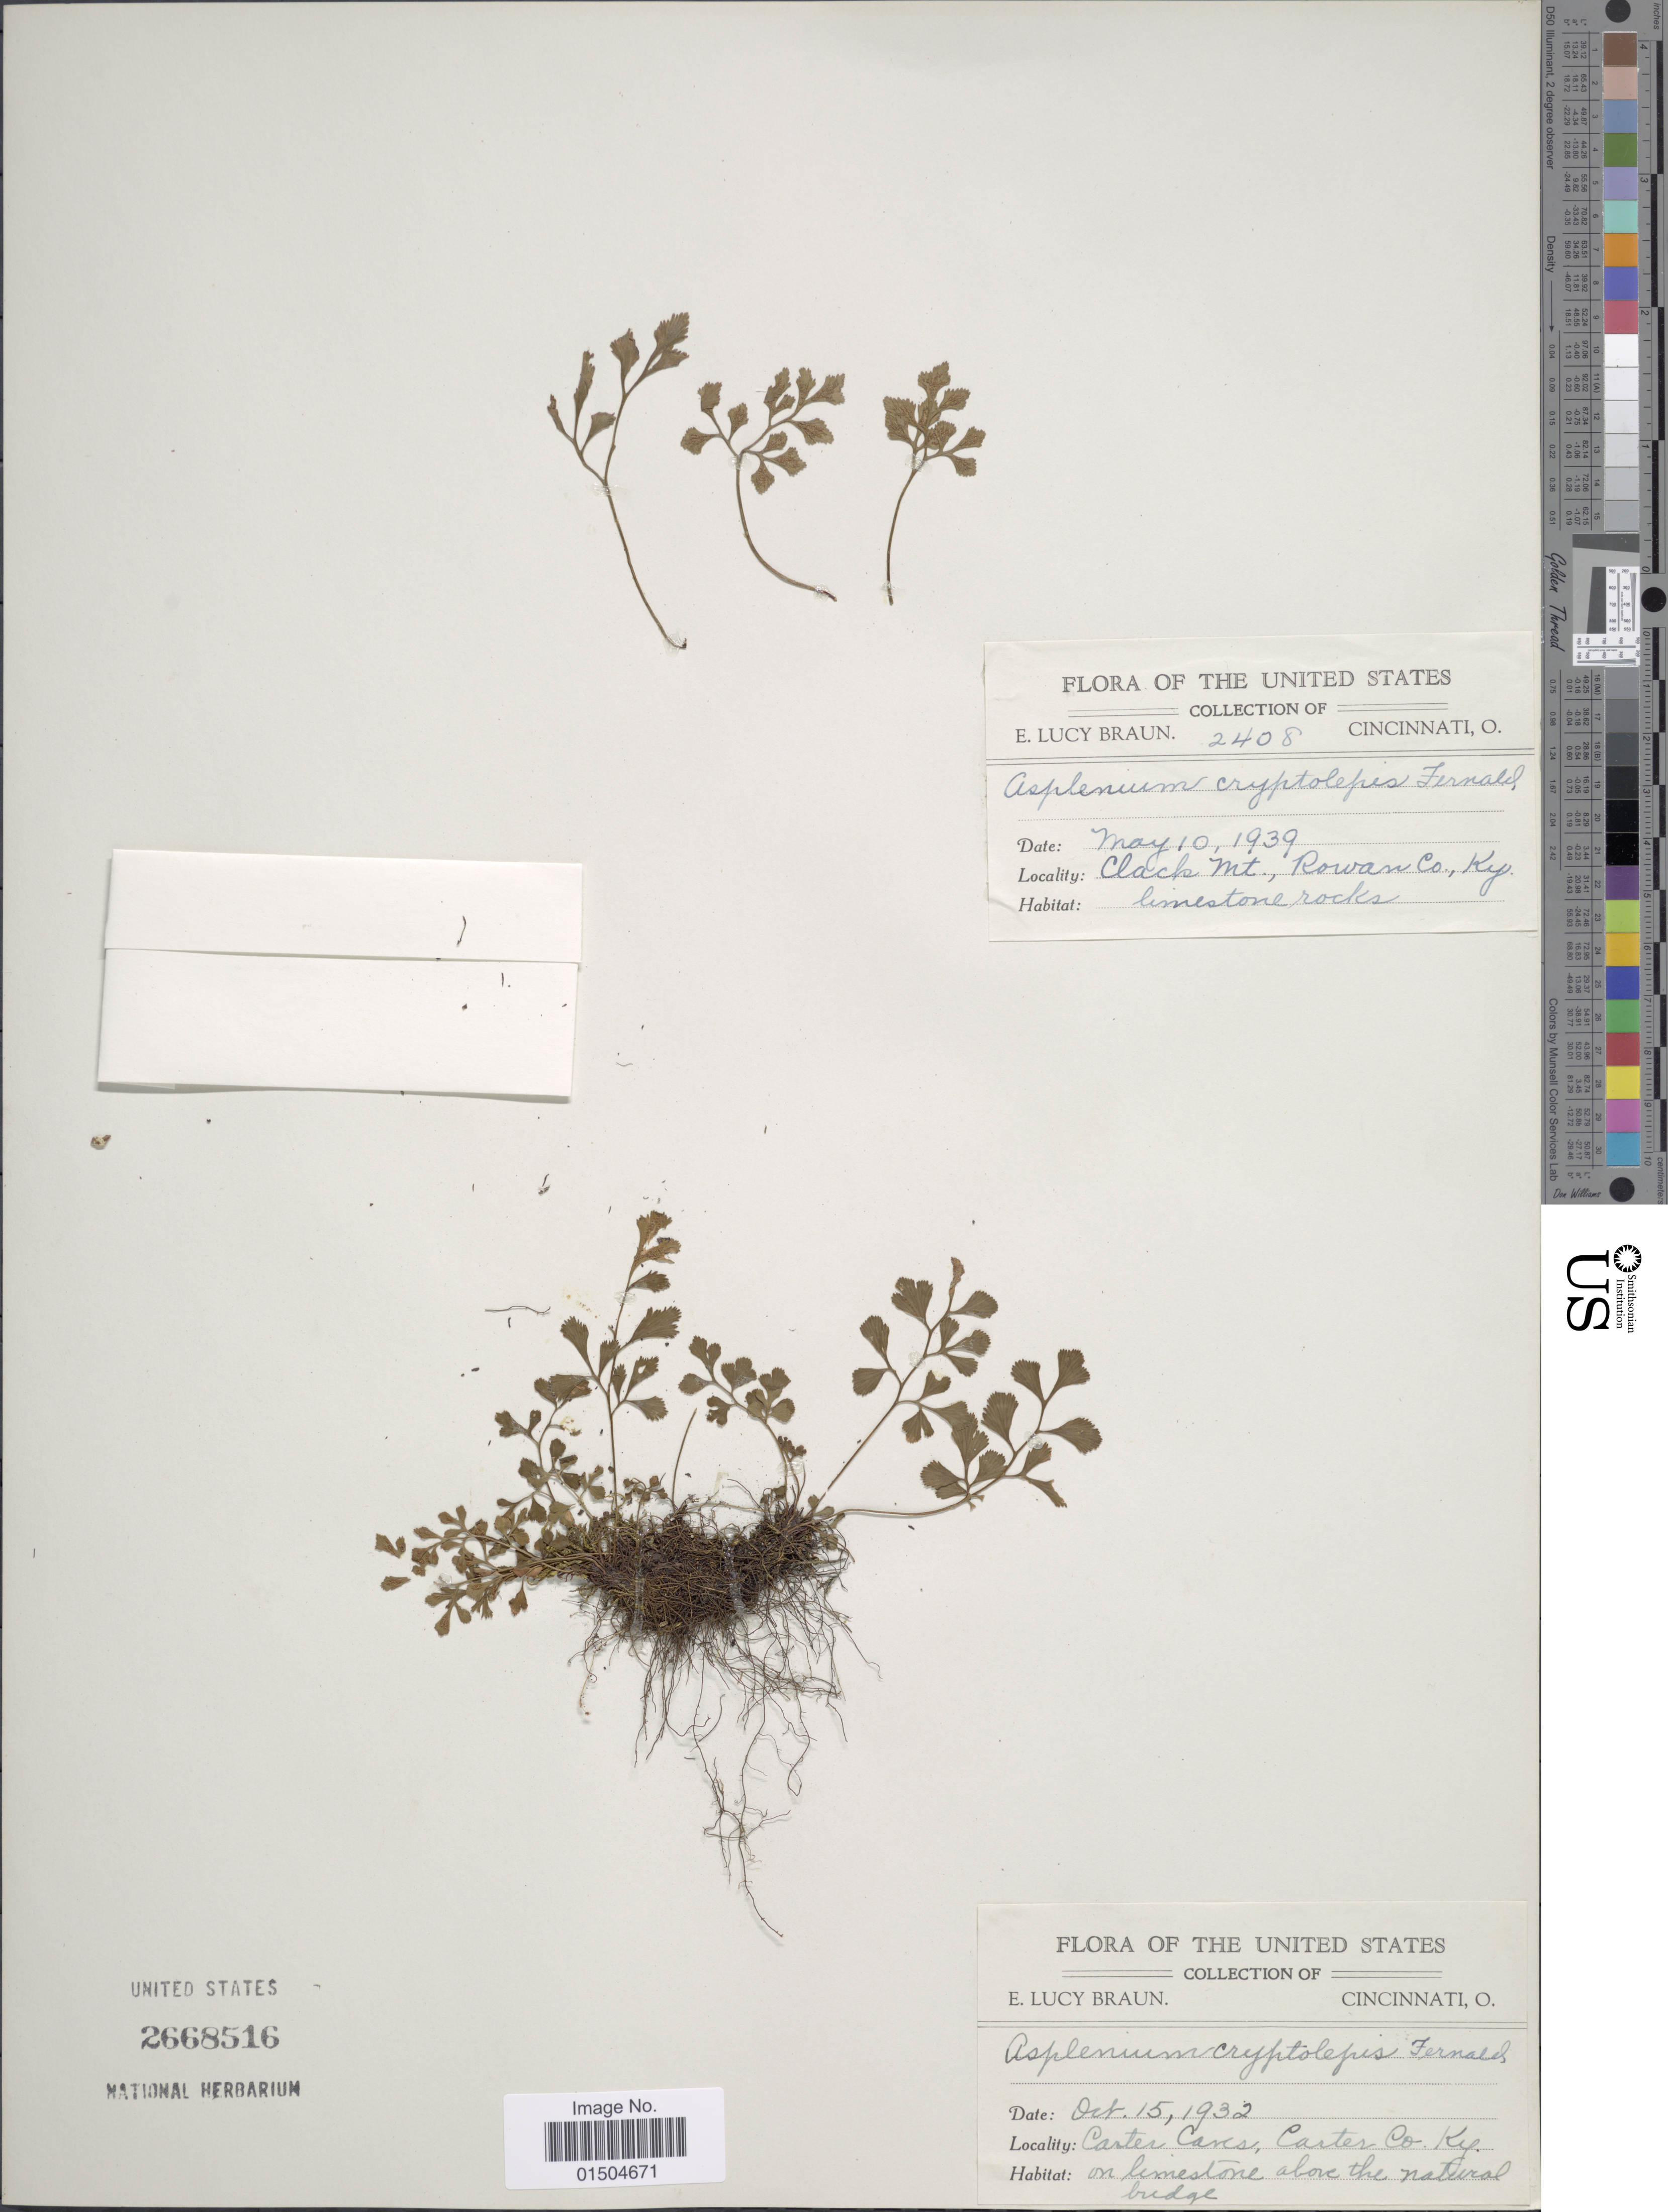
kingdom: Plantae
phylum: Tracheophyta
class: Polypodiopsida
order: Polypodiales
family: Aspleniaceae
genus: Asplenium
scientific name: Asplenium ruta-muraria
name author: L.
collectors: E. L. Braun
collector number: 2408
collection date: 1939-05-10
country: United States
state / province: Kentucky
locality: Clack Mt., Rowan Co.